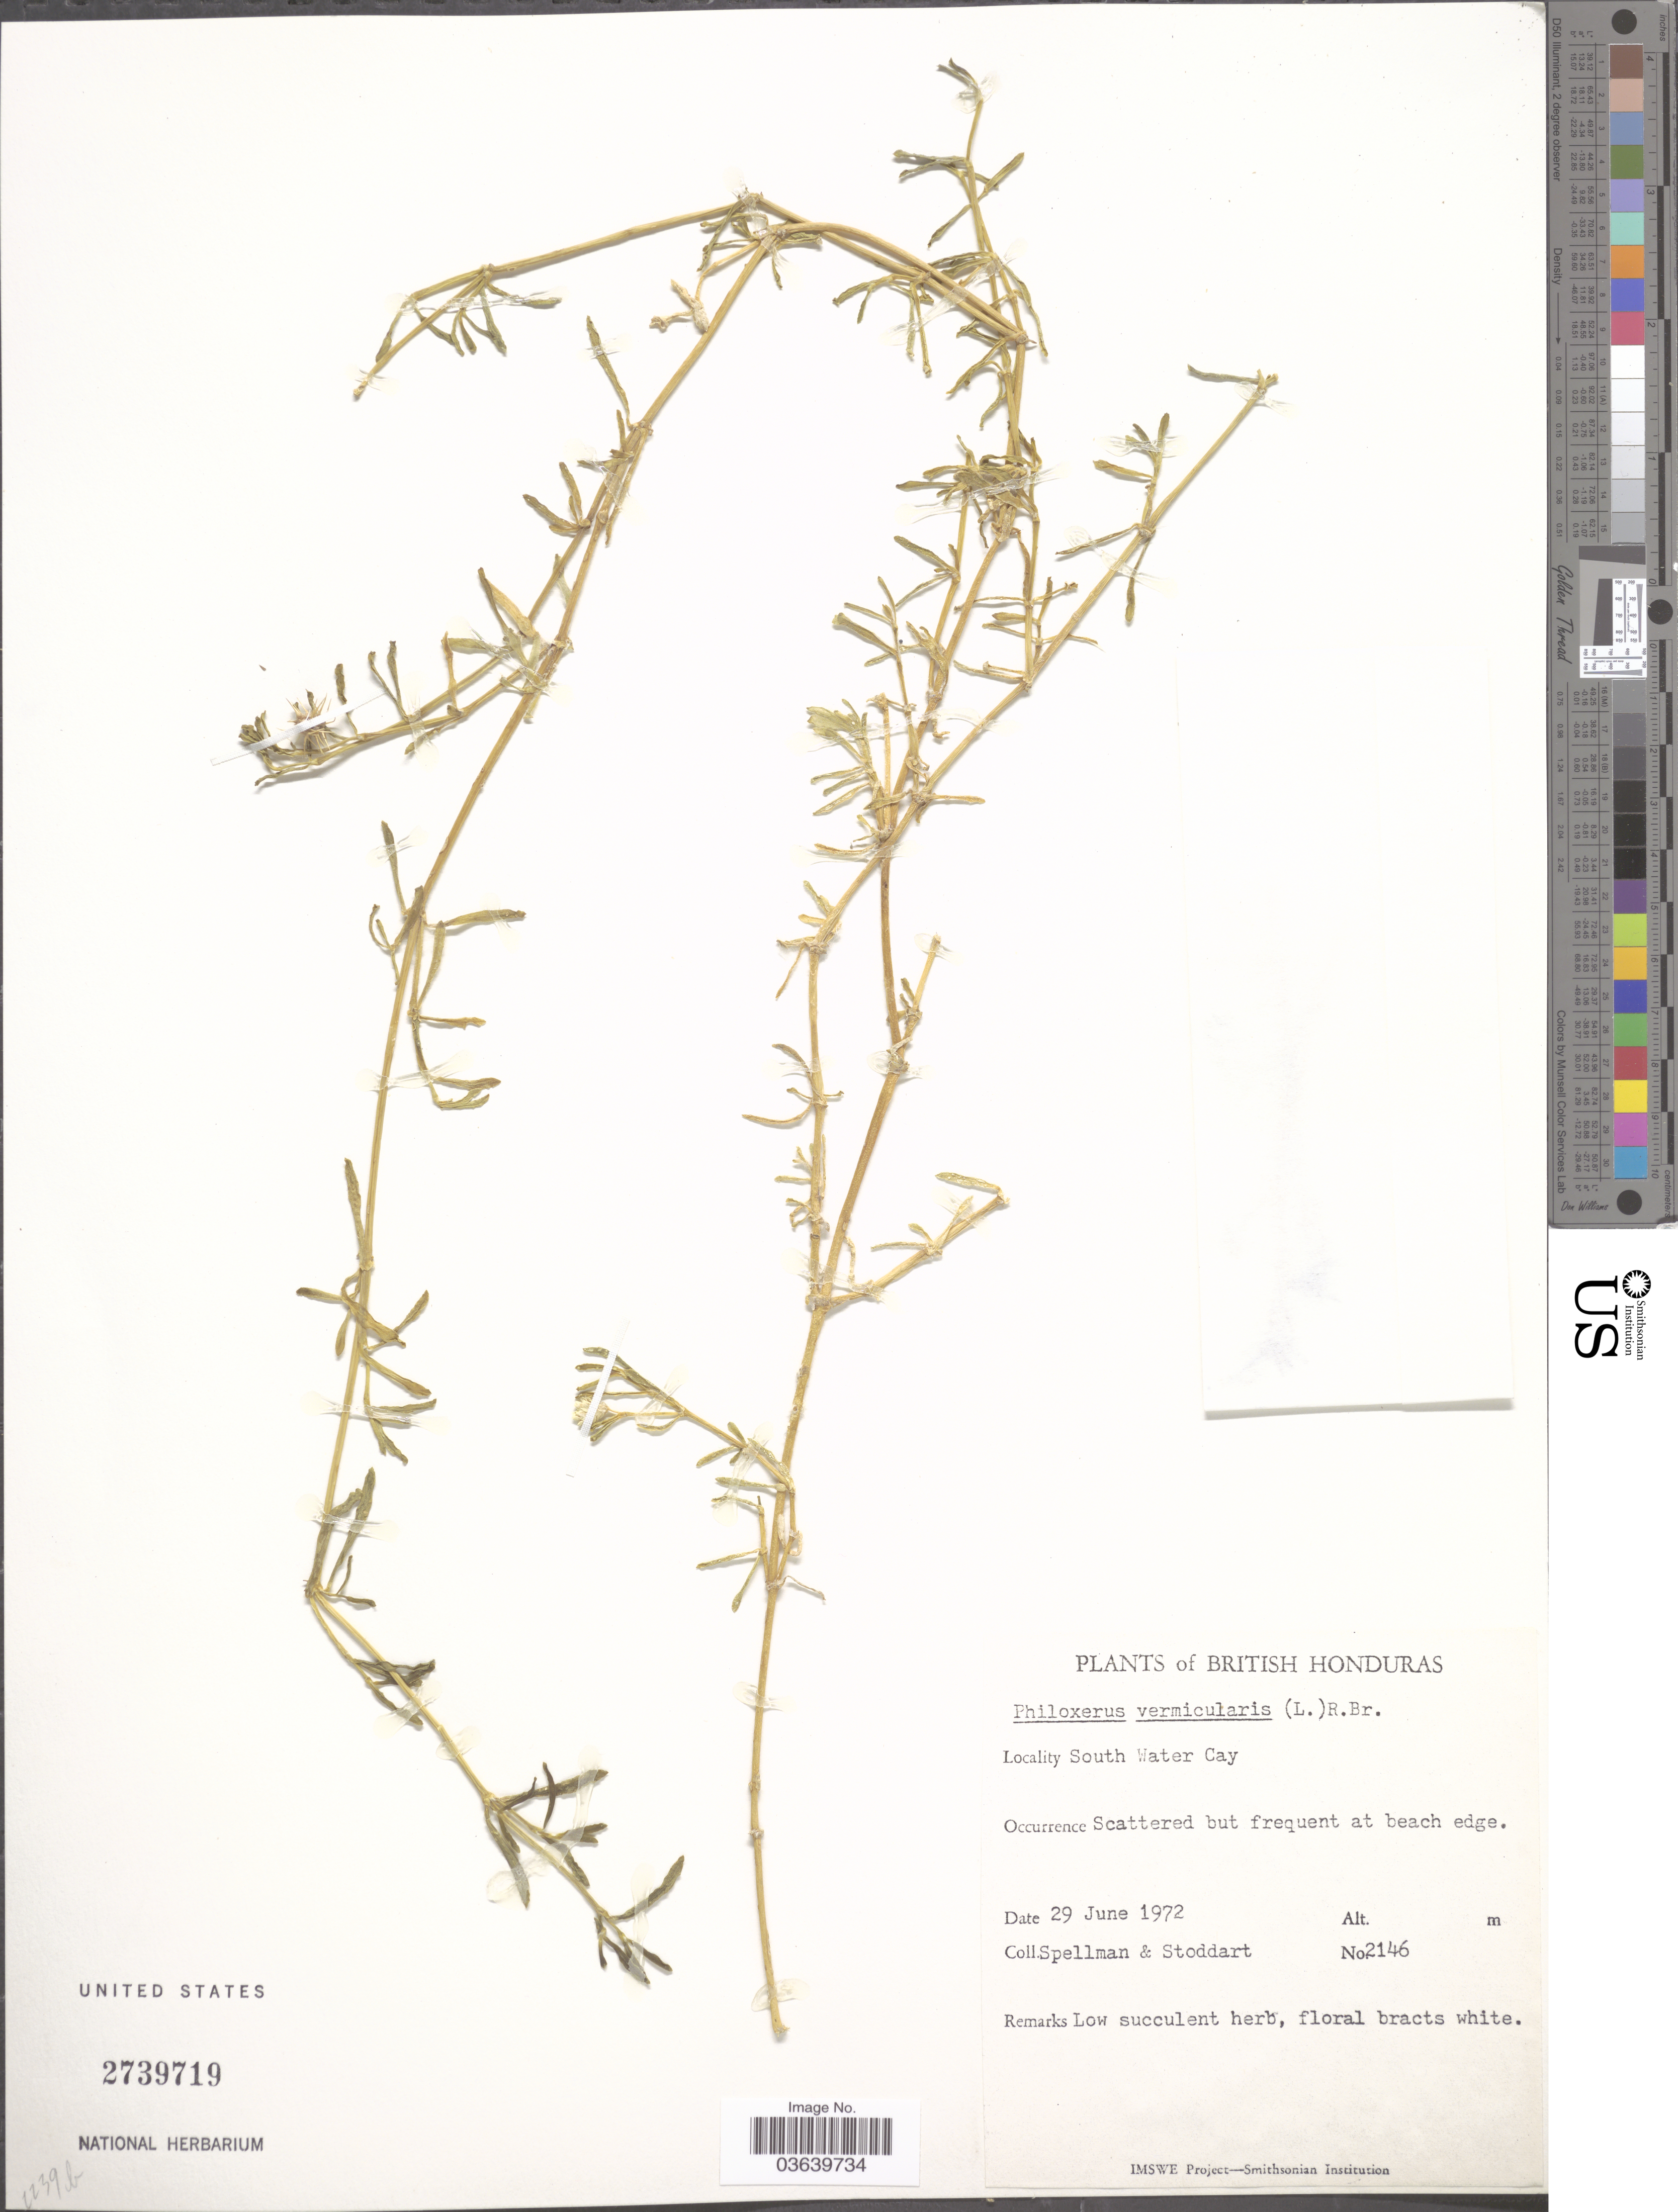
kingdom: Plantae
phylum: Tracheophyta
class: Magnoliopsida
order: Caryophyllales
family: Amaranthaceae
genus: Gomphrena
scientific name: Gomphrena vermicularis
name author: L.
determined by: Strong, Mark T., (BOT), Smithsonian Institution - National Museum of Natural History (UNITED STATES)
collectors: Spellman, -- & -. Stoddart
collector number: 2146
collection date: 1972-06-29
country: Belize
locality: British Honduras, South Water Cay.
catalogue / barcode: US 2739719